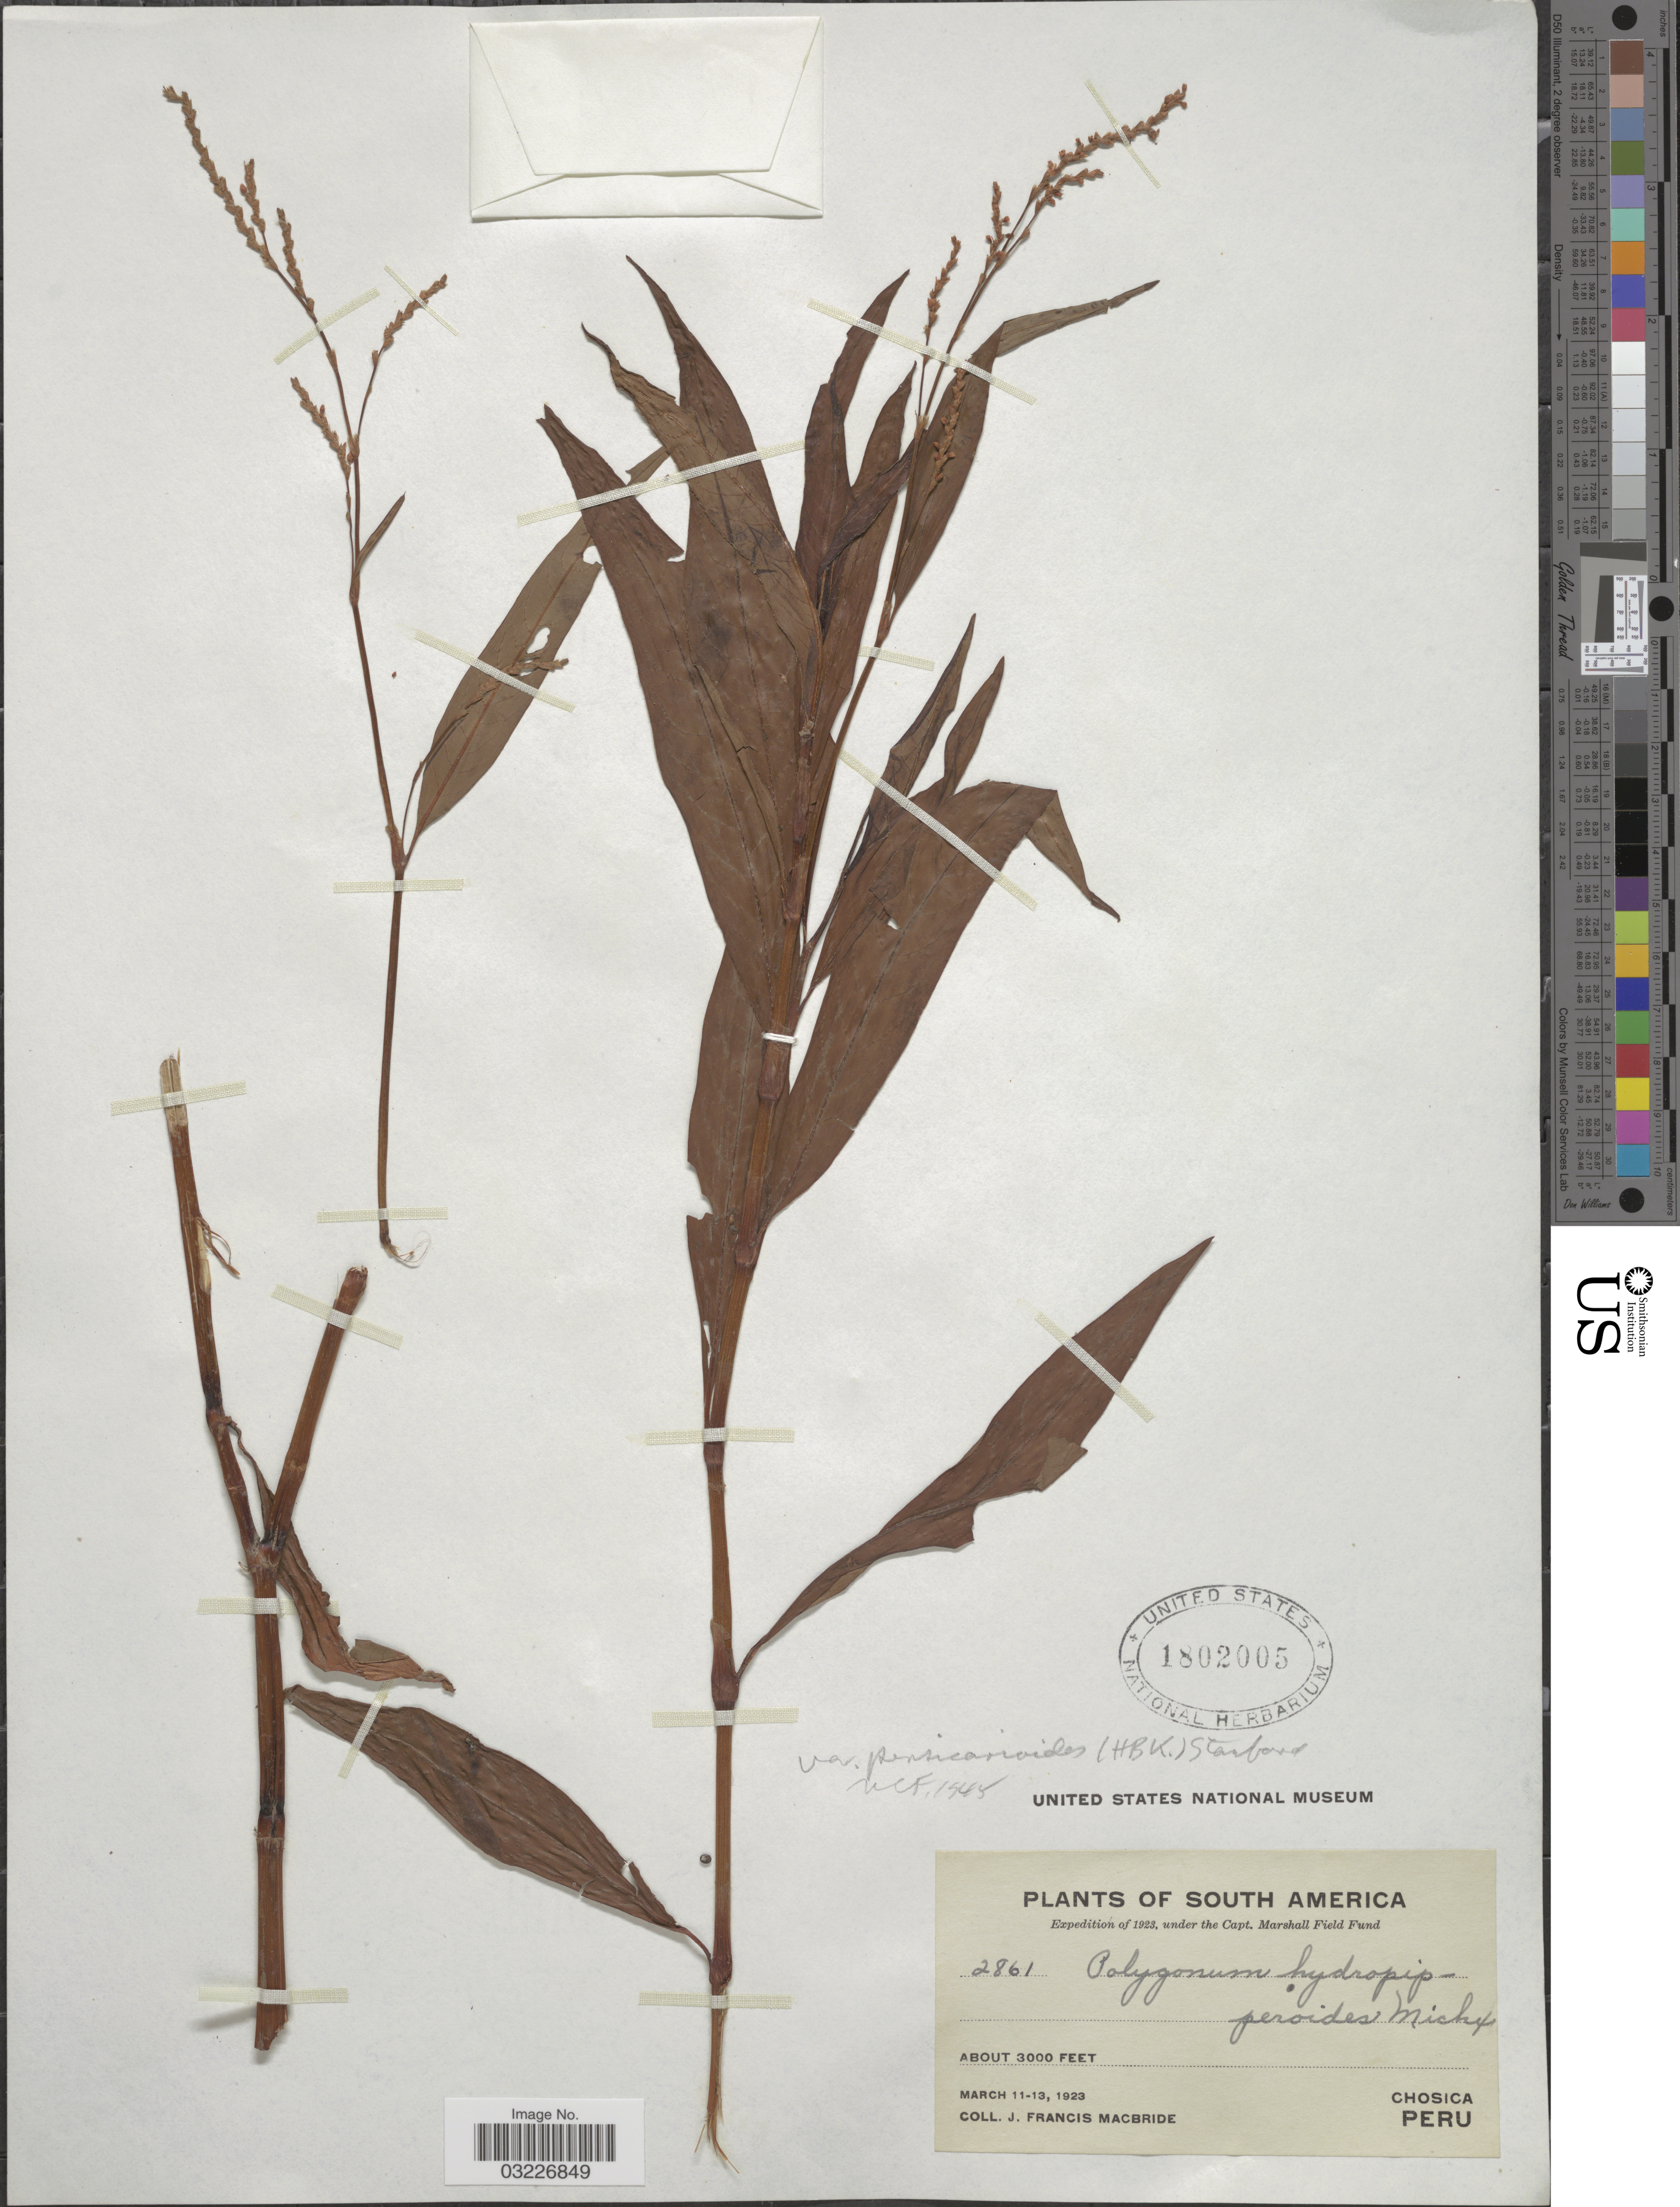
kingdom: Plantae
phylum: Tracheophyta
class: Magnoliopsida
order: Caryophyllales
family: Polygonaceae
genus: Polygonum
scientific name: Polygonum hydropiperoides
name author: Michx.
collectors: J. F. Macbride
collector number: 2861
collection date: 1923-03-11/1923-03-13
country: Peru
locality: Chosica.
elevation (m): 914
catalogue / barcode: US 1802005